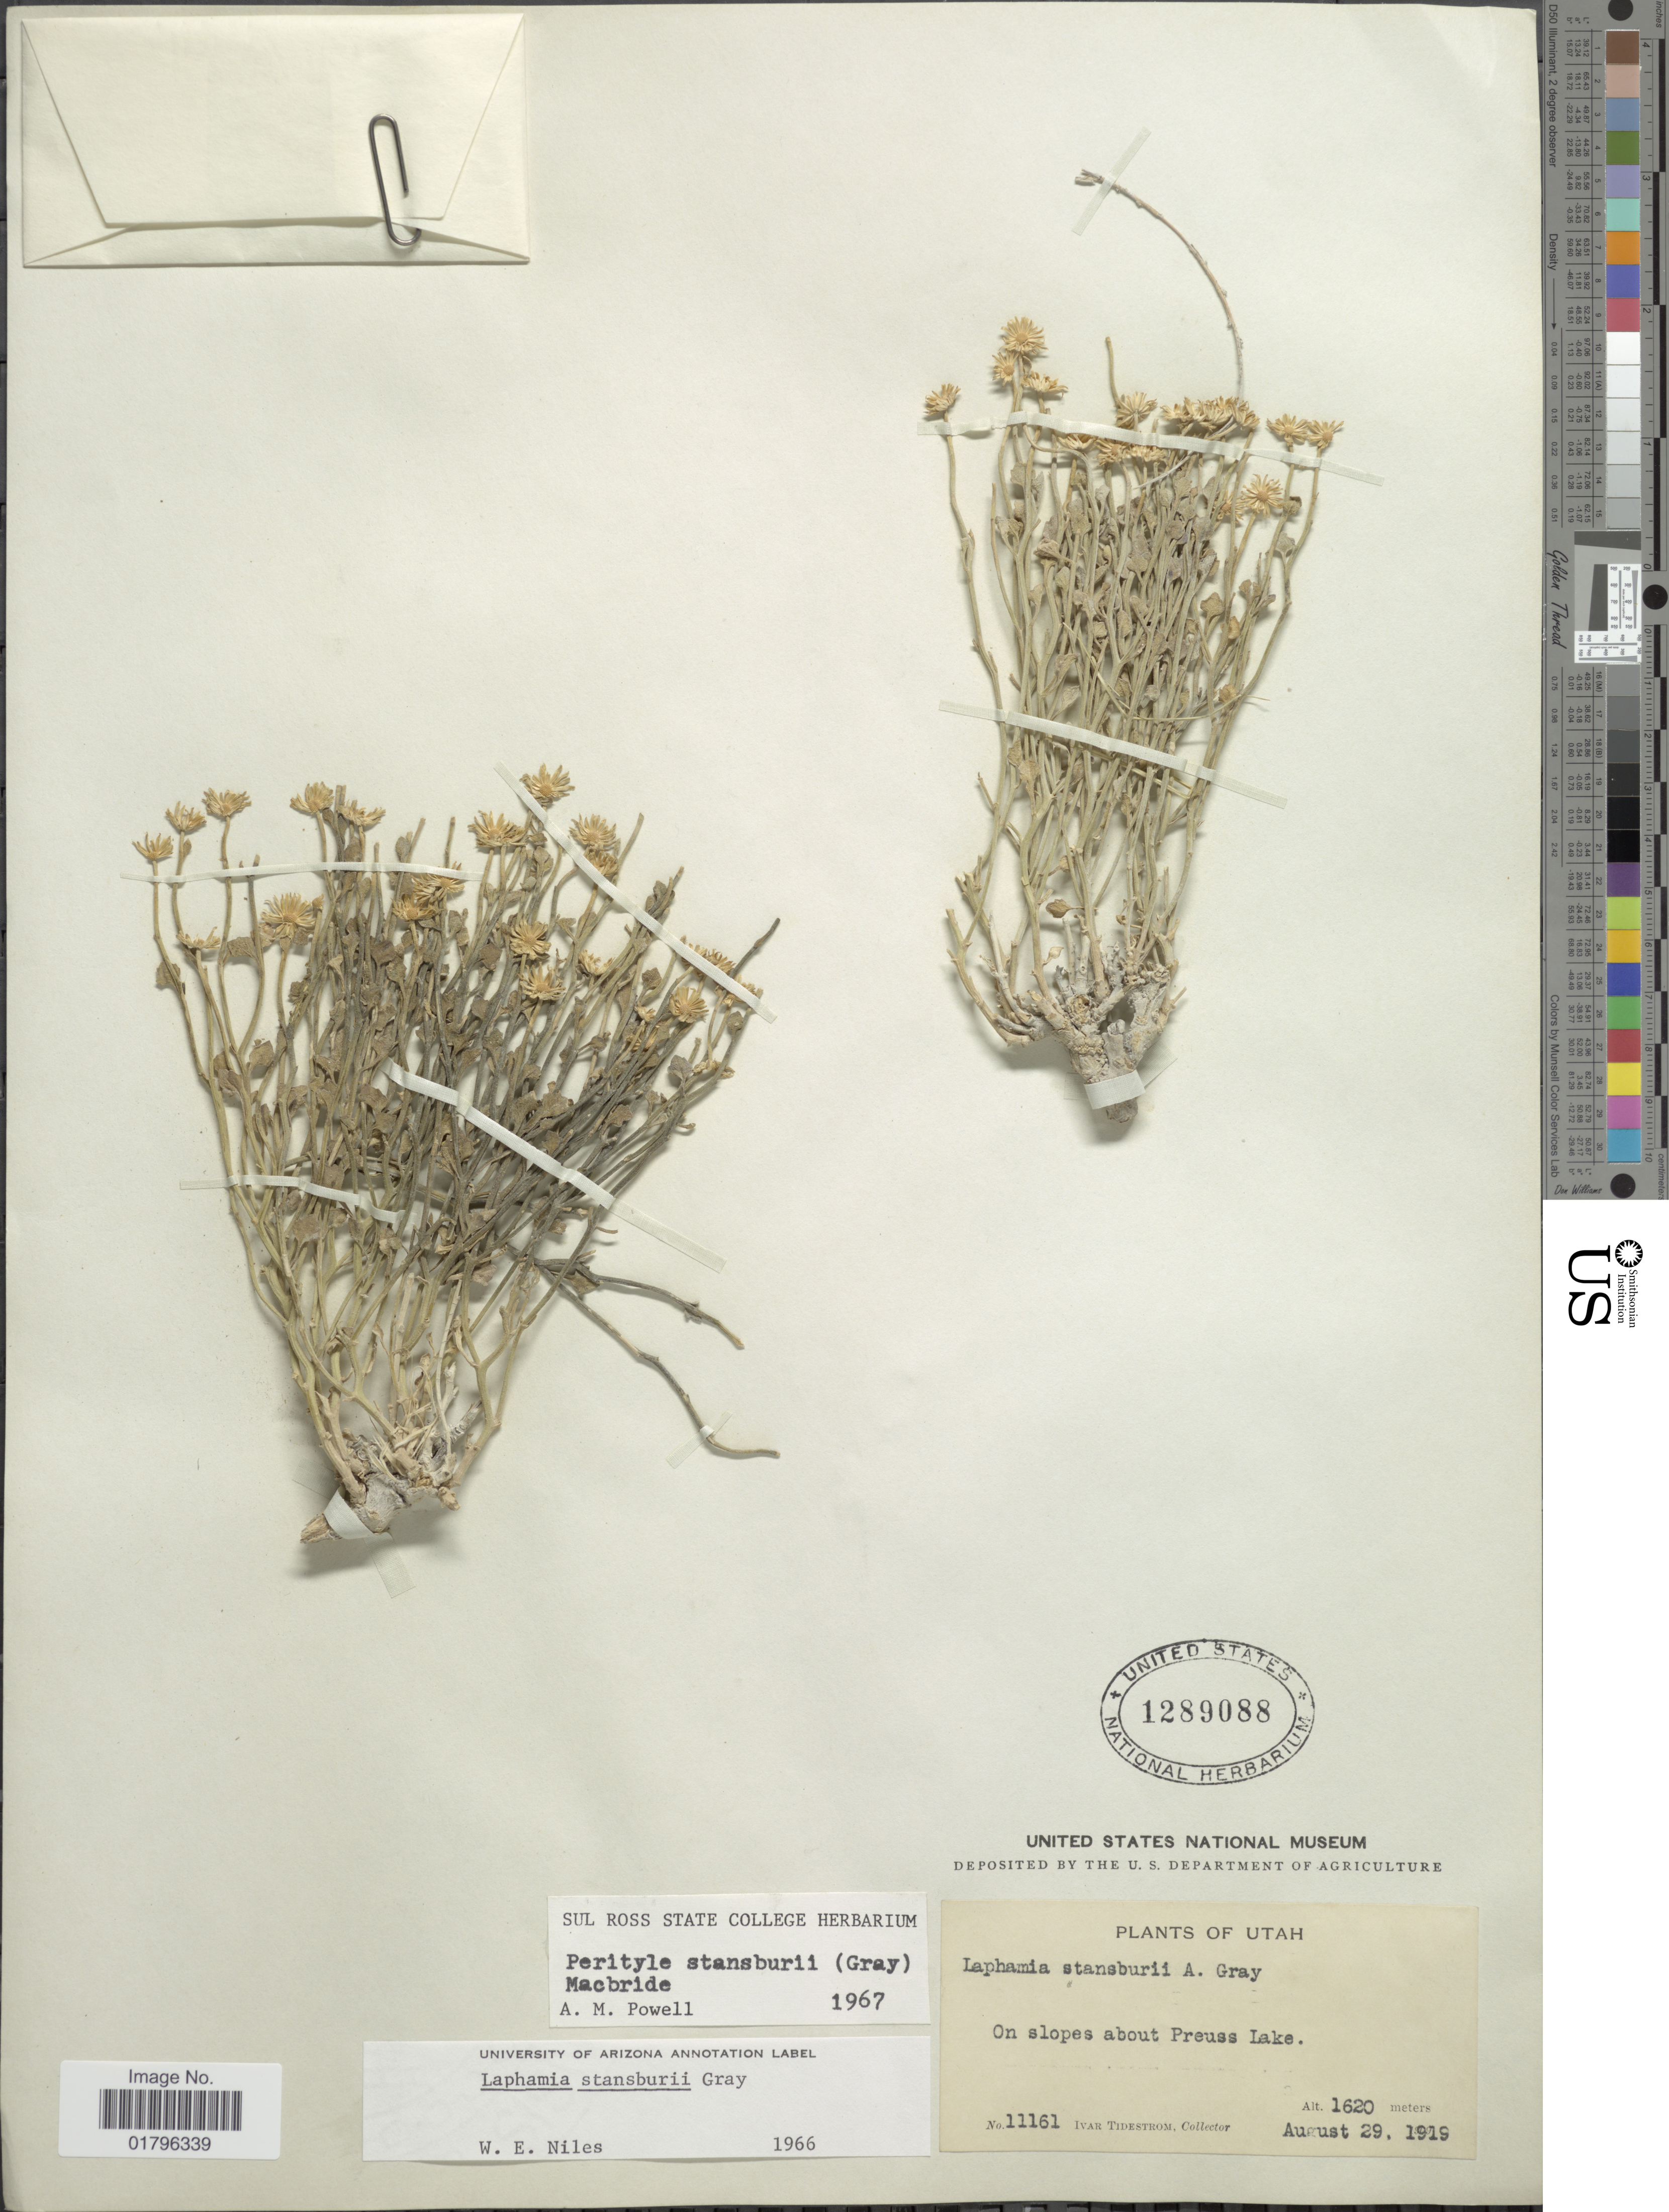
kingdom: Plantae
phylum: Tracheophyta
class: Magnoliopsida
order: Asterales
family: Asteraceae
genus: Perityle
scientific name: Perityle stansburyi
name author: (A. Gray) J.F. Macbr.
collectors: I. F. Tidestrom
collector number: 11161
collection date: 1919-08-29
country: United States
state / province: Utah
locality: On slopes about Preuss Lake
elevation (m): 1620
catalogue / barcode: US 1289088